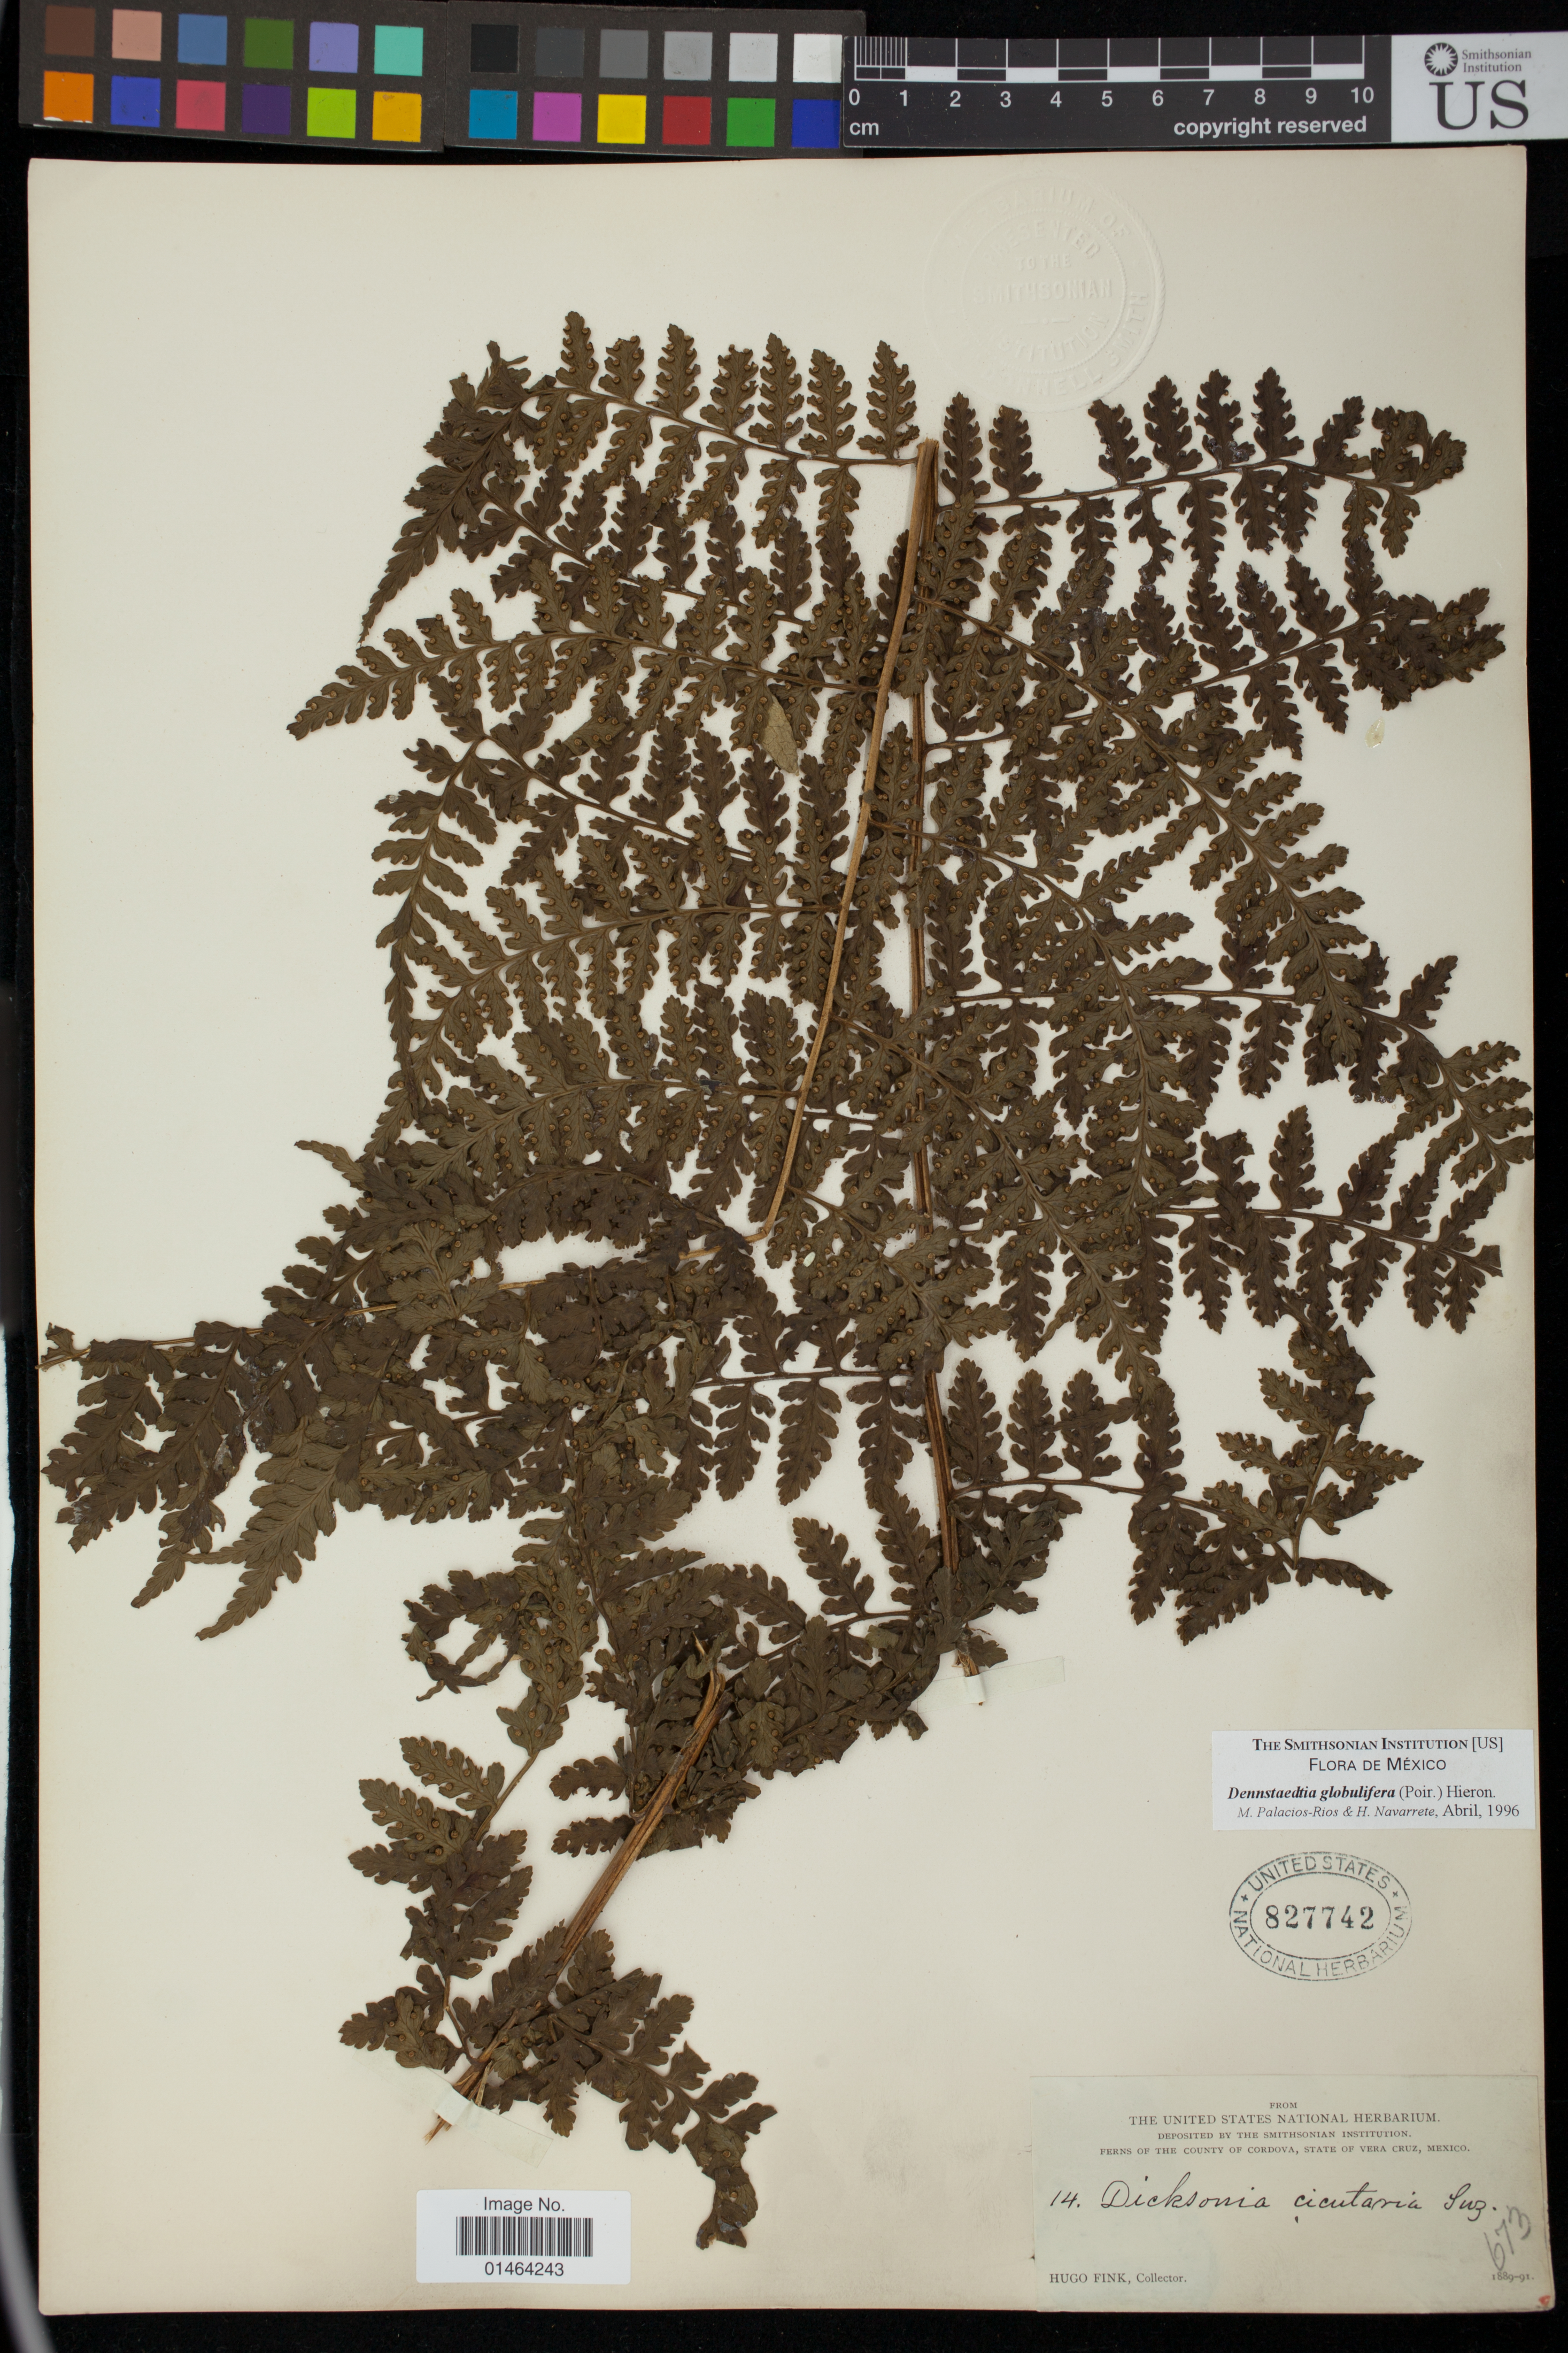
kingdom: Plantae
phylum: Tracheophyta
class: Polypodiopsida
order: Polypodiales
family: Dennstaedtiaceae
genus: Dennstaedtia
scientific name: Dennstaedtia globulifera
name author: (Poir.) Hieron.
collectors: H. Fink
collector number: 14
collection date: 1889/1891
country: Mexico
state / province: Veracruz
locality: Cordova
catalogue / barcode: US 827742